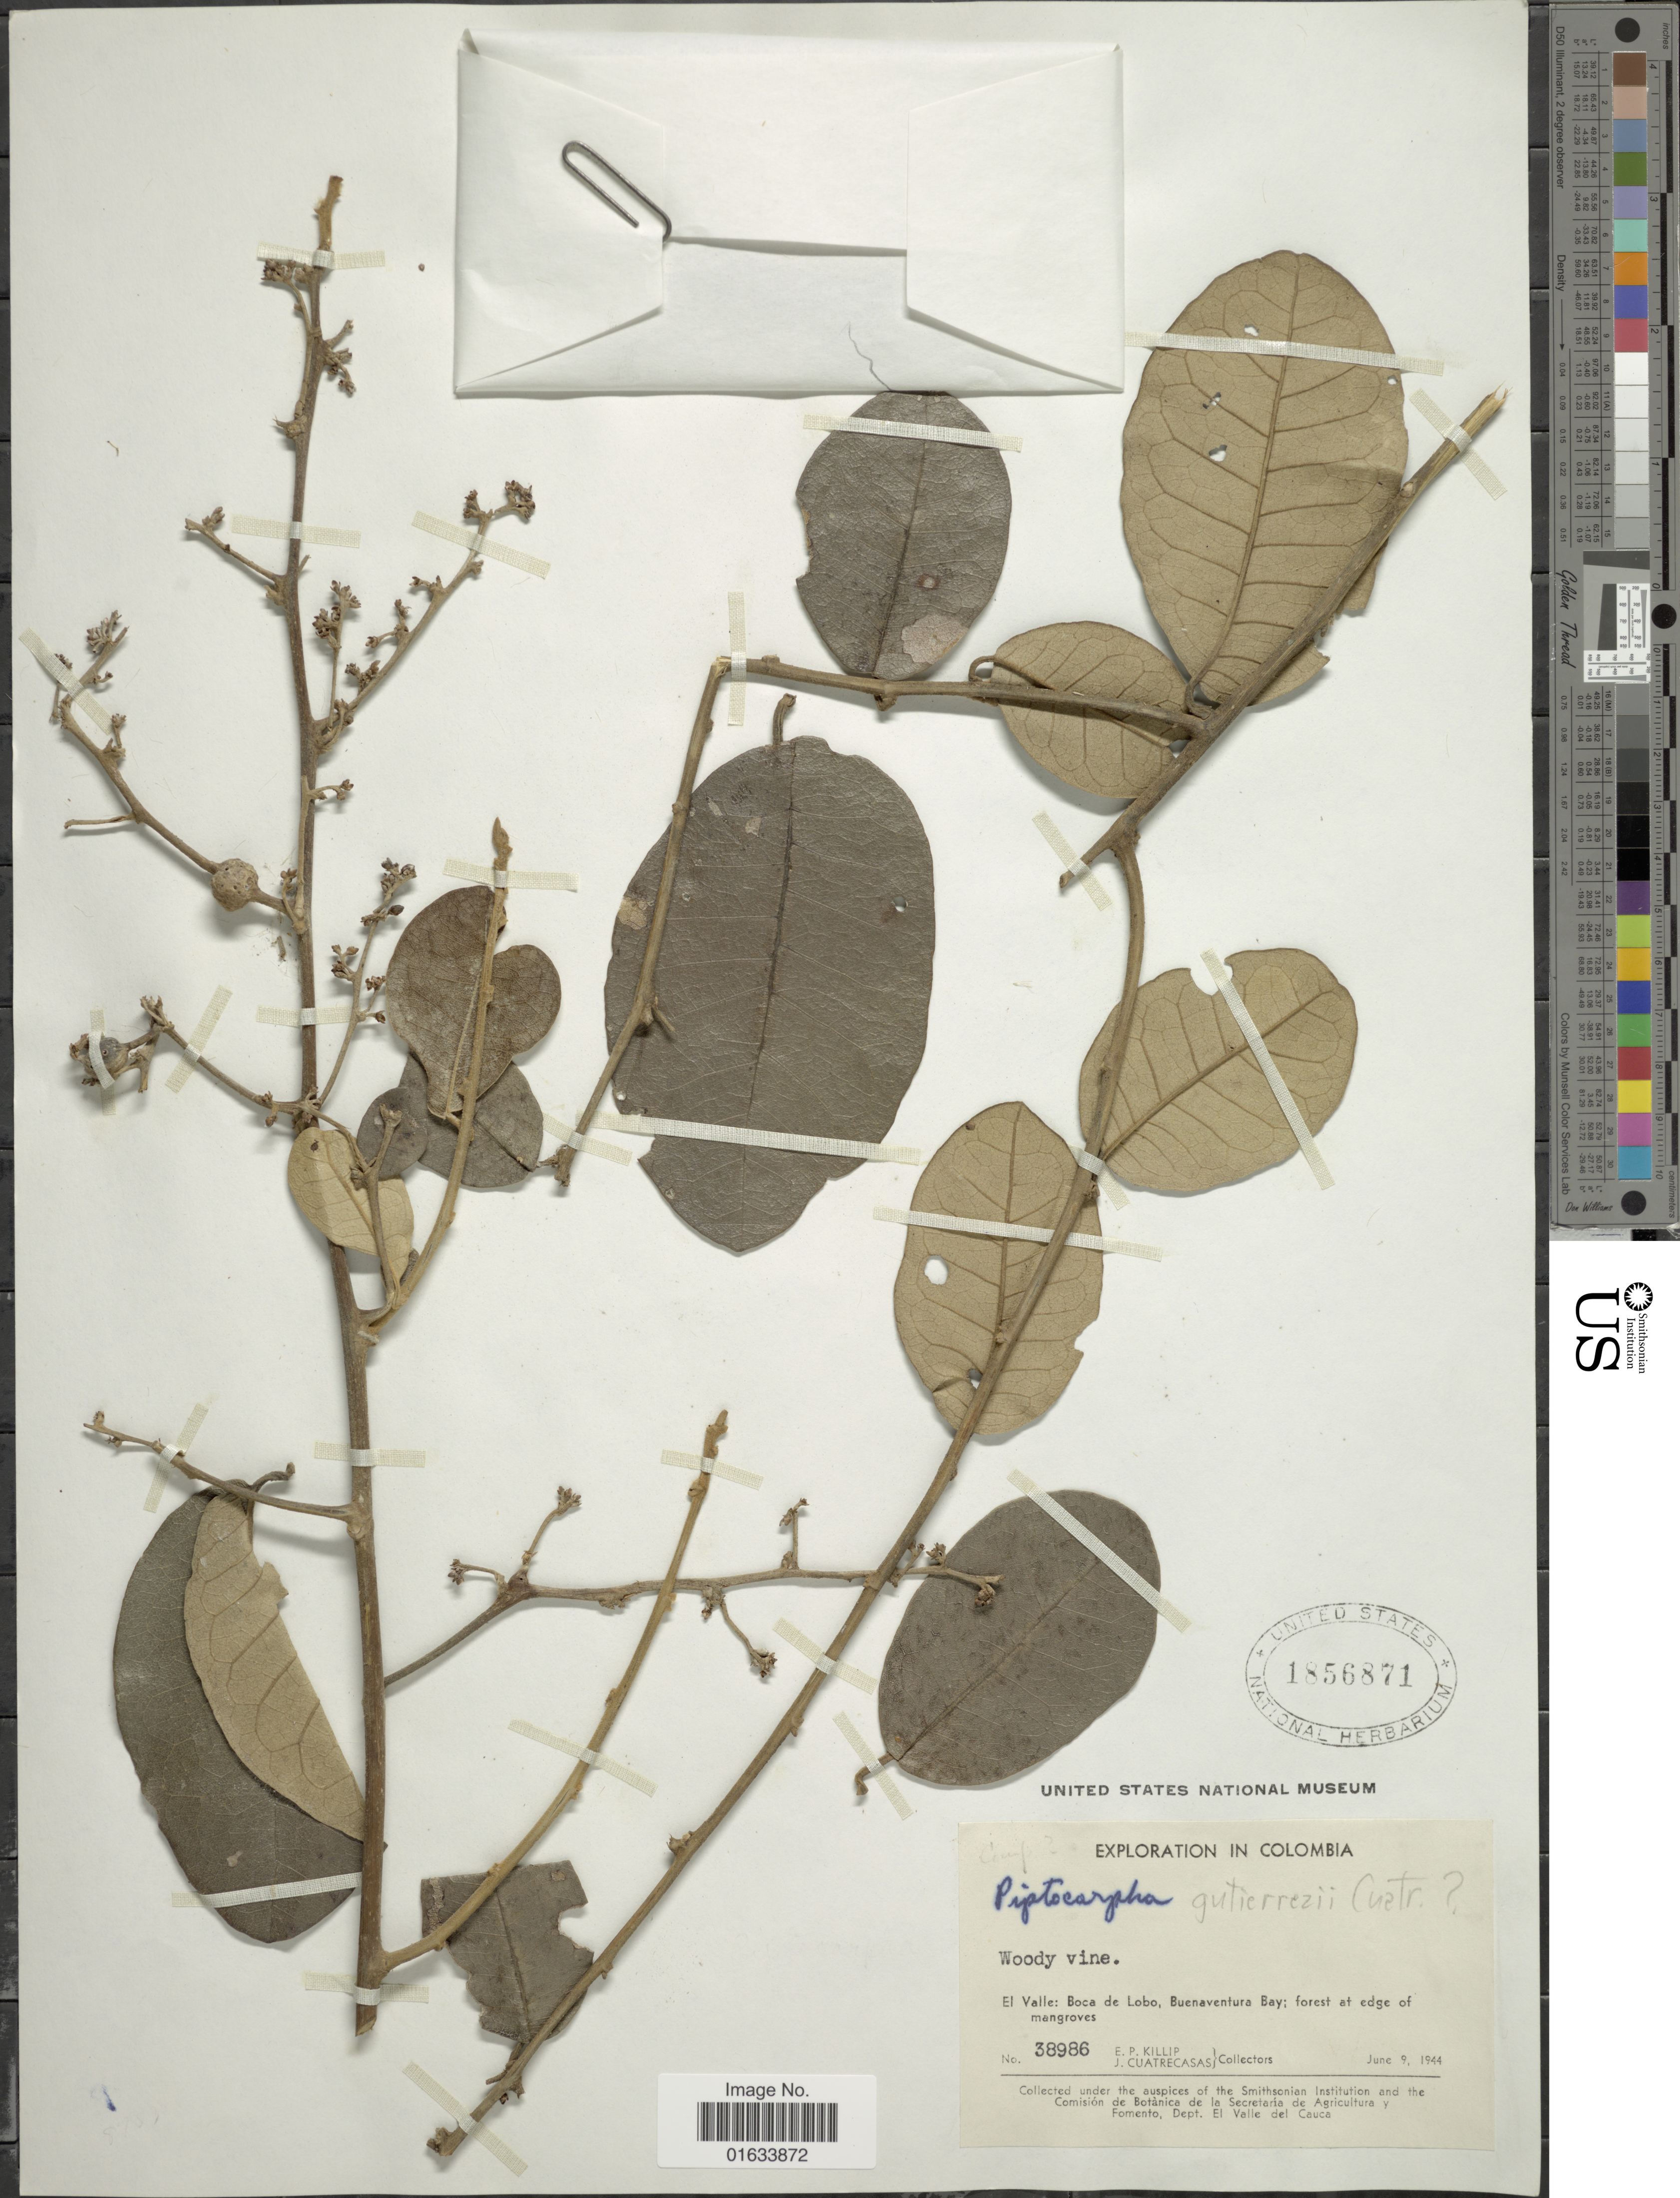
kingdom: Plantae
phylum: Tracheophyta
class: Magnoliopsida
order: Asterales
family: Asteraceae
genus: Piptocarpha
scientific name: Piptocarpha gutierrezii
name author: Cuatrec.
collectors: E. P. Killip & J. Cuatrecasas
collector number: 38986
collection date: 1944-06-09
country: Colombia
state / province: Valle del Cauca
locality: El Valle: Boca de Lobo, Buenaventura Bay; forest at edge of mangroves.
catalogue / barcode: US 1856871